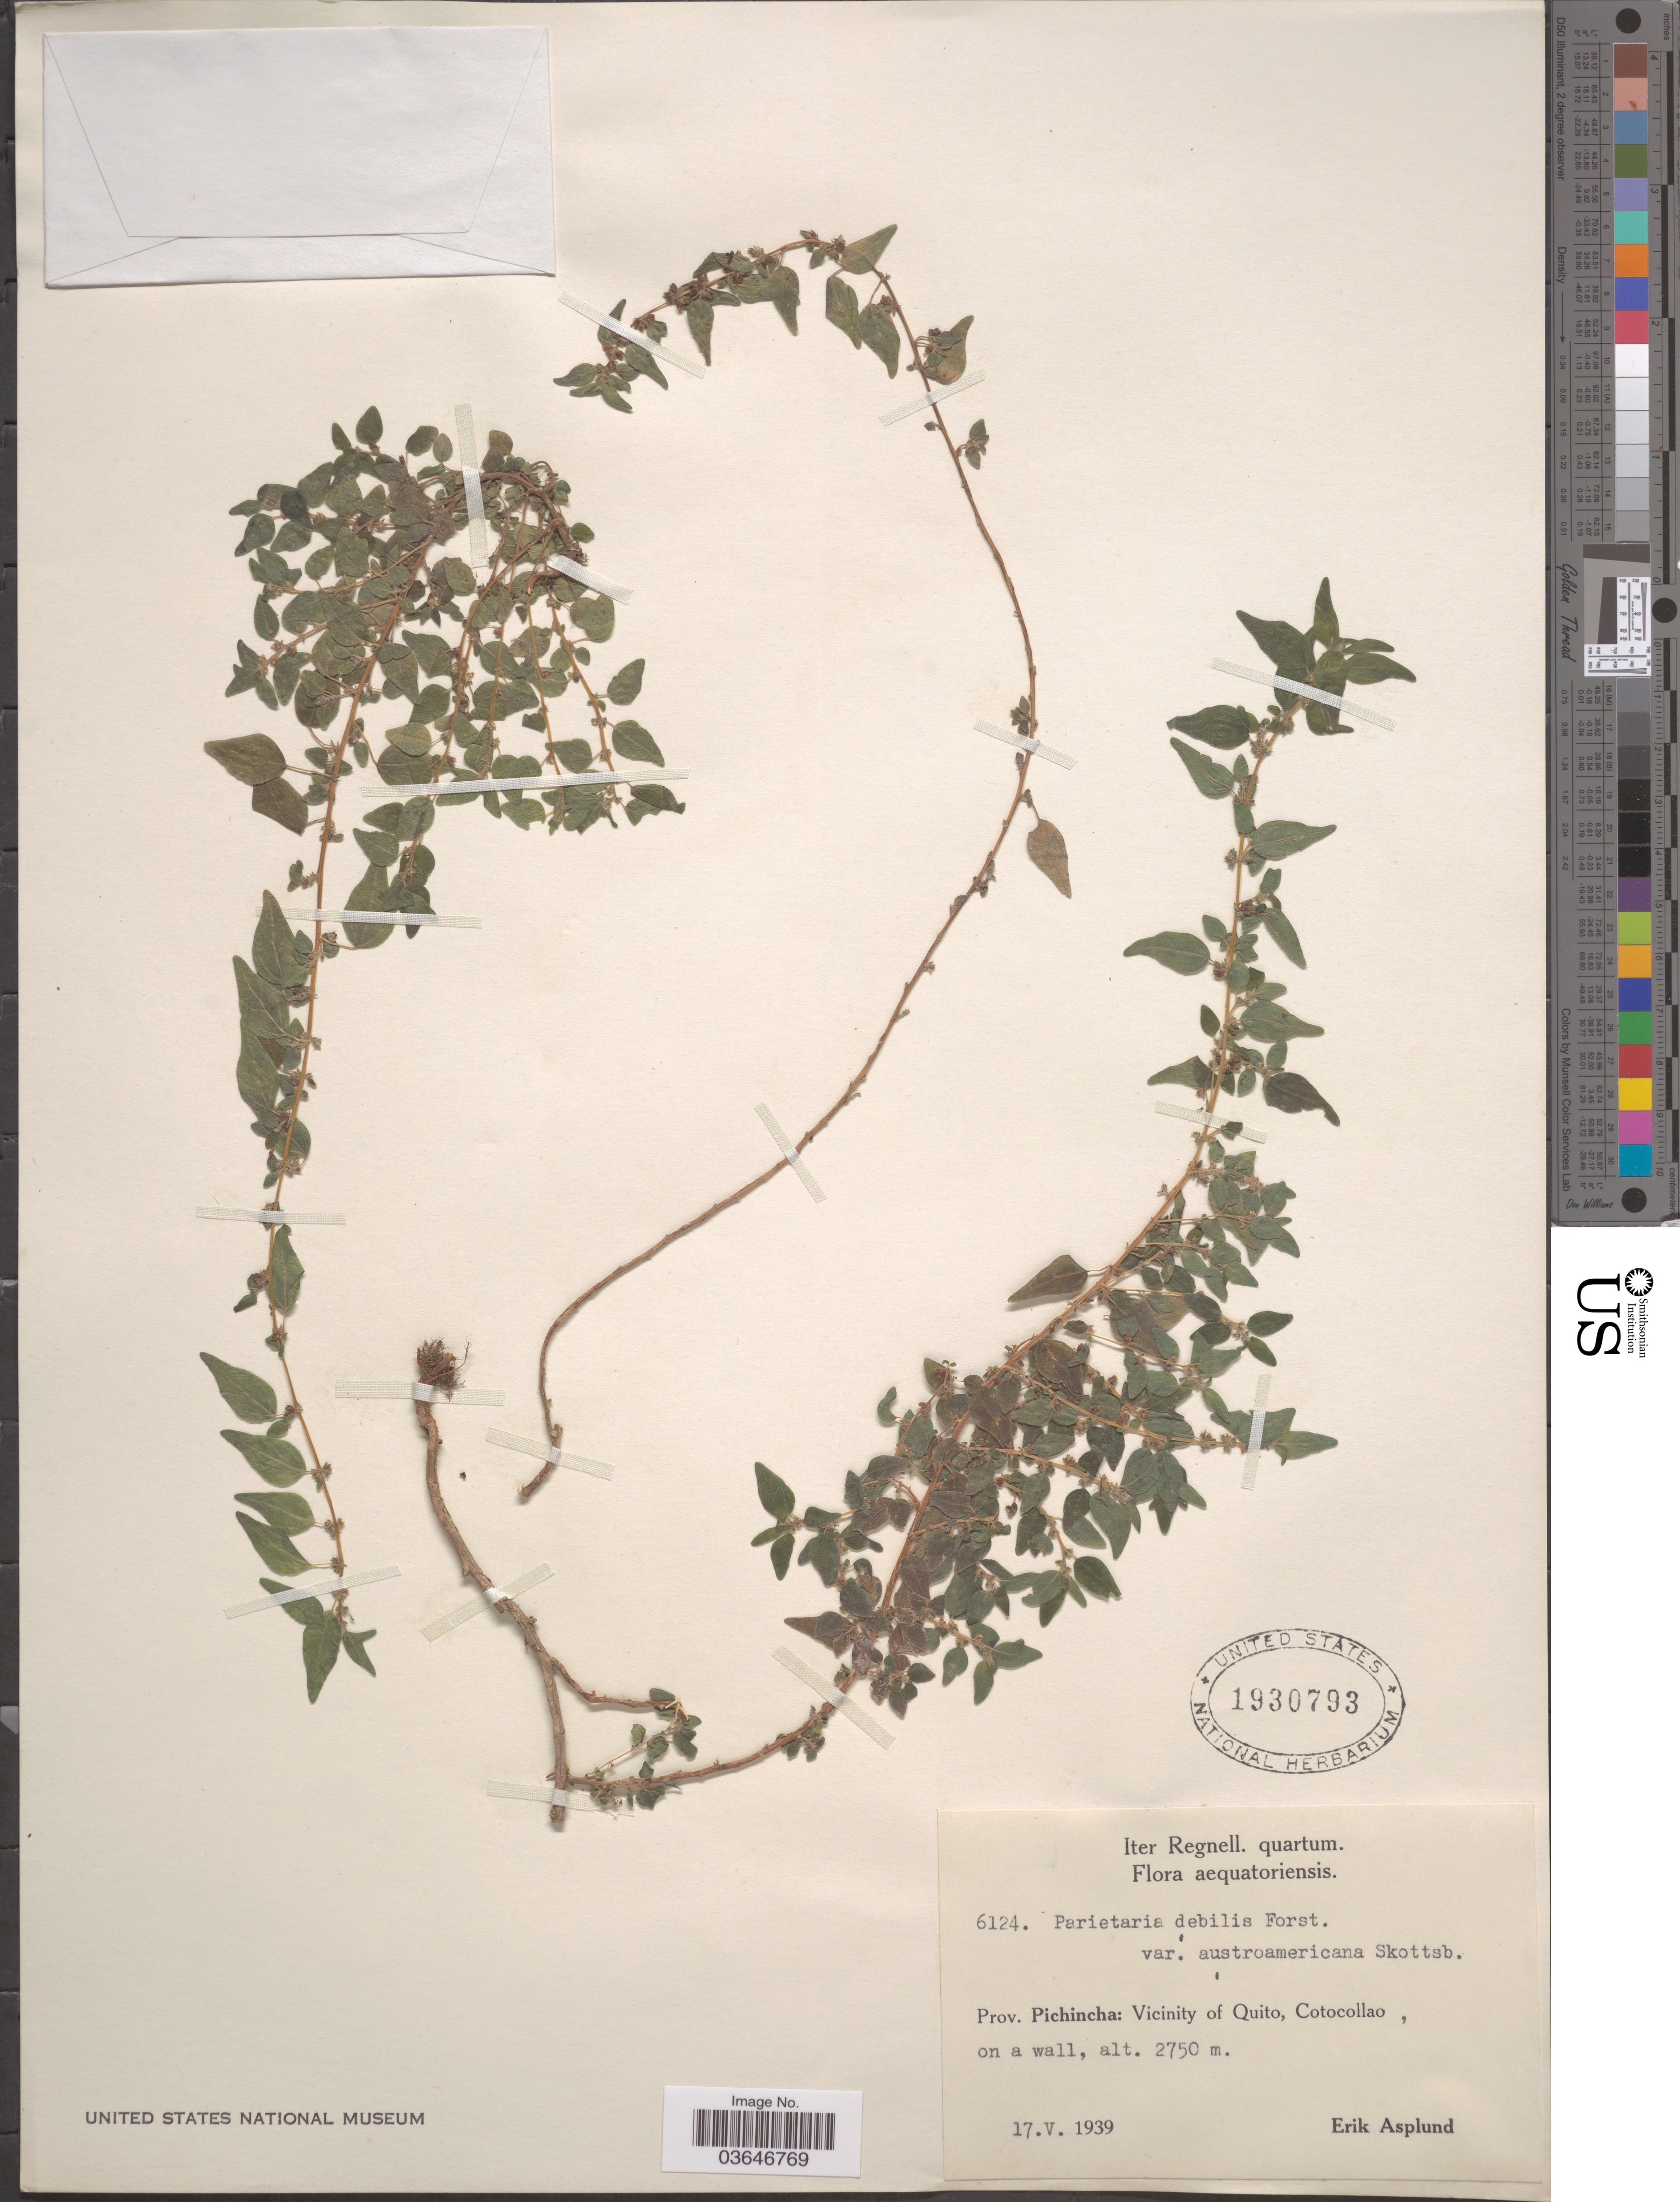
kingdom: Plantae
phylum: Tracheophyta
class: Magnoliopsida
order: Rosales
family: Urticaceae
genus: Parietaria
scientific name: Parietaria debilis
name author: G. Forst.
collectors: E. Asplund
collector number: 6124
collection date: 1939-05-17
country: Ecuador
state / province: Pichincha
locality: Vicinity of Quito, Cotocollao, on a wall.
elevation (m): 2750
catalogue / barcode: US 1930793